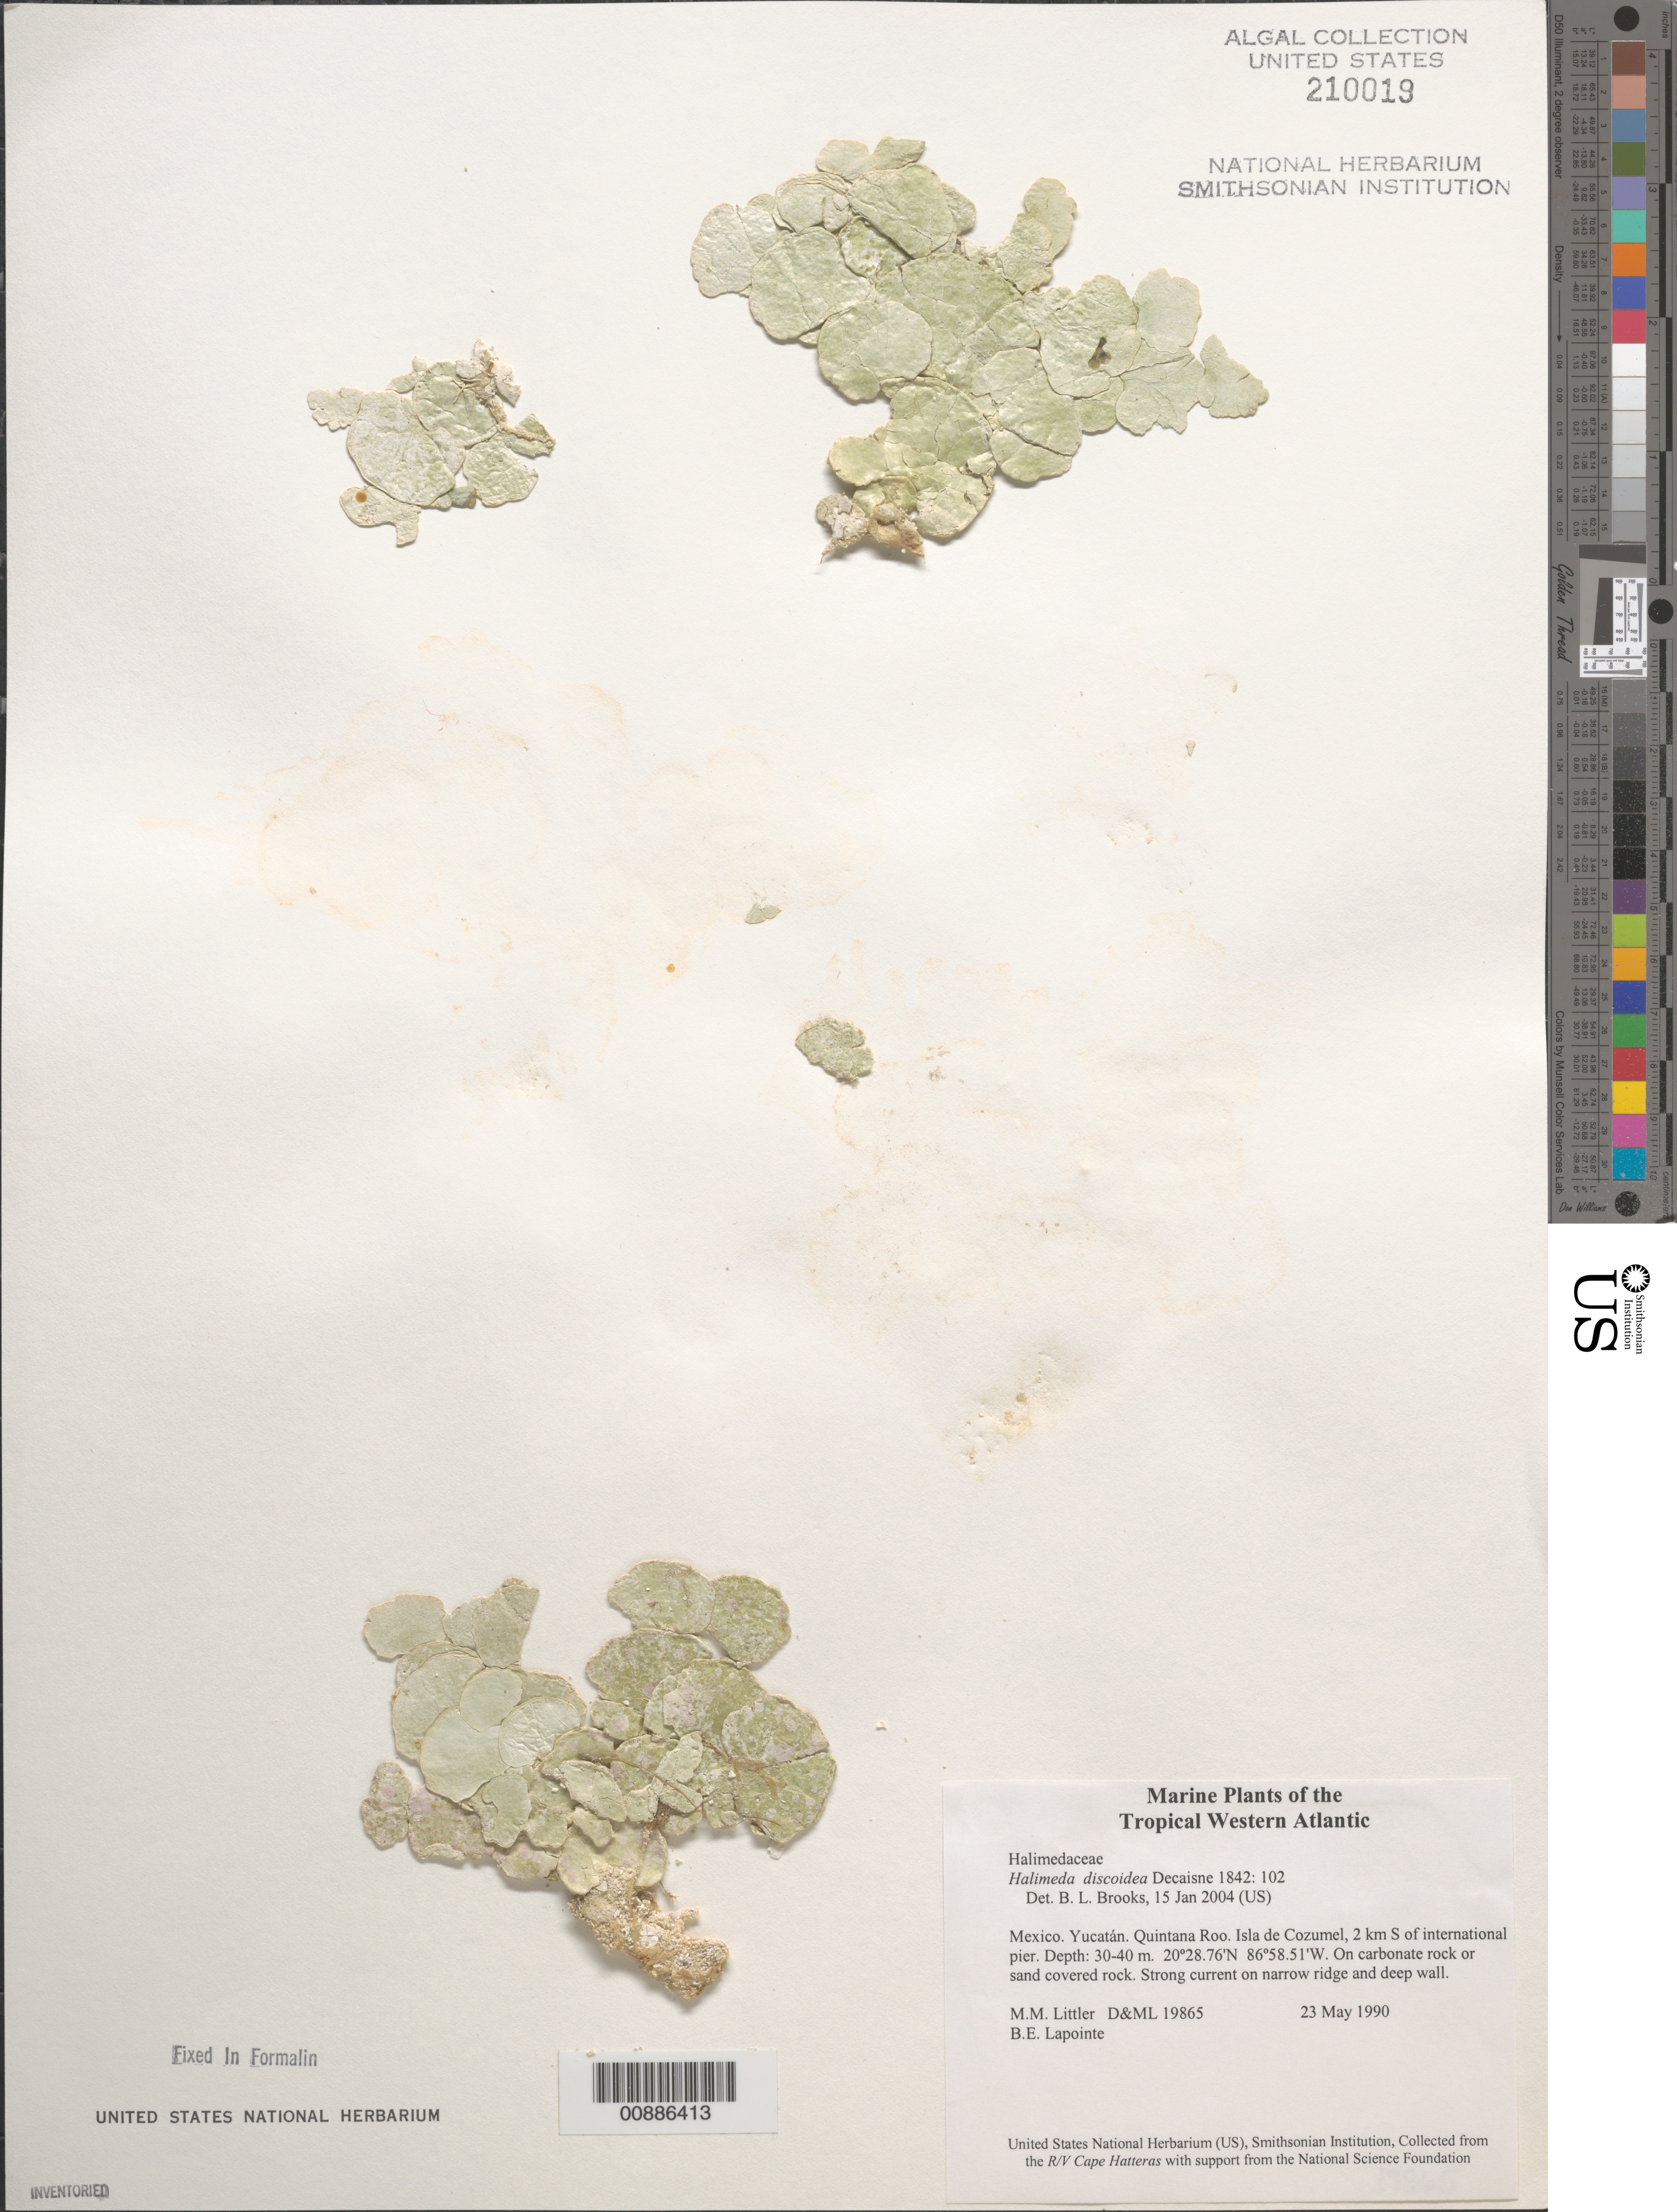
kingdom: Plantae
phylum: Chlorophyta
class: Ulvophyceae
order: Bryopsidales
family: Halimedaceae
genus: Halimeda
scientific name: Halimeda discoidea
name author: Decne.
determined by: Brooks, B. L., (BOT), Smithsonian Institution - National Museum of Natural History (UNITED STATES)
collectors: M. M. Littler & B. Lapointe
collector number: D&ML 19865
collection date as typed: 23 May 1990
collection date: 1990-05-23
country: Mexico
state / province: Quintana Roo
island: Isla Cozumel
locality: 2 km south of international pier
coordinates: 20 28.76'N, 86 58.51'W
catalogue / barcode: US 210019